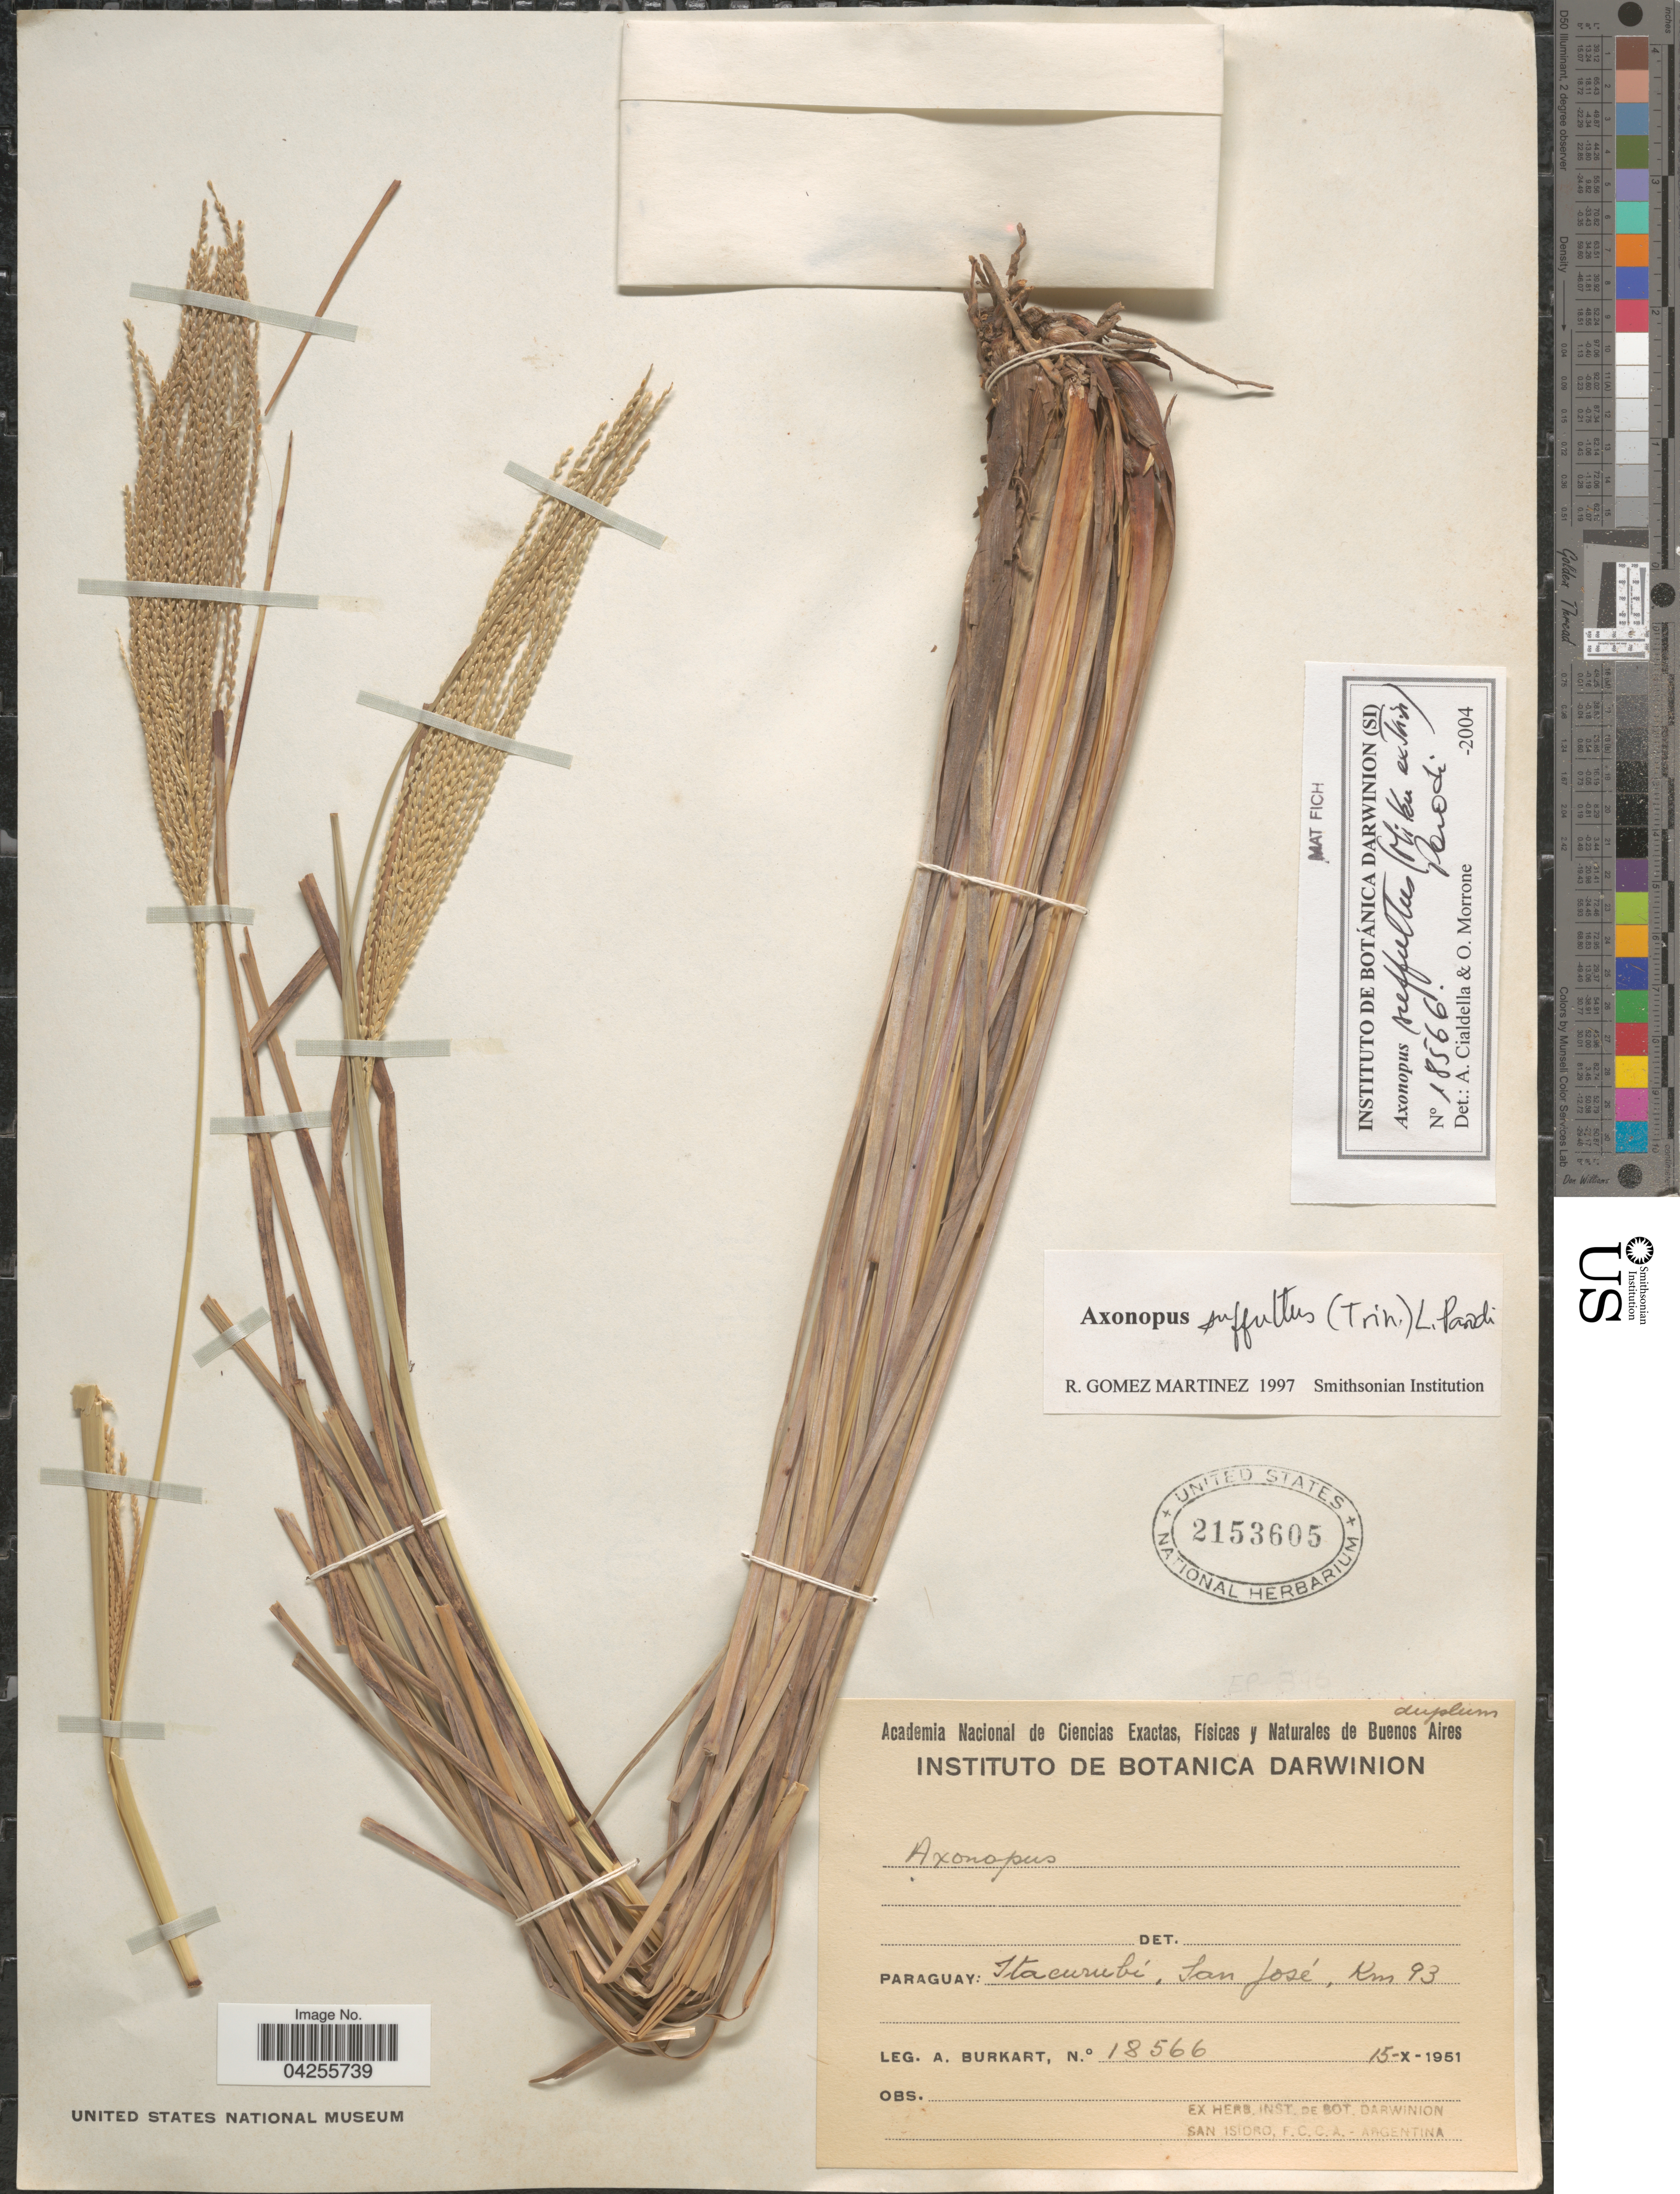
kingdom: Plantae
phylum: Tracheophyta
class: Liliopsida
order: Poales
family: Poaceae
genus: Axonopus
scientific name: Axonopus suffultus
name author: (Nees) Kuhlm.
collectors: A. E. Burkart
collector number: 18566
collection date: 1951-10-15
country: Paraguay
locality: Itacurubé, San José, Km 93.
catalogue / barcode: US 2153605